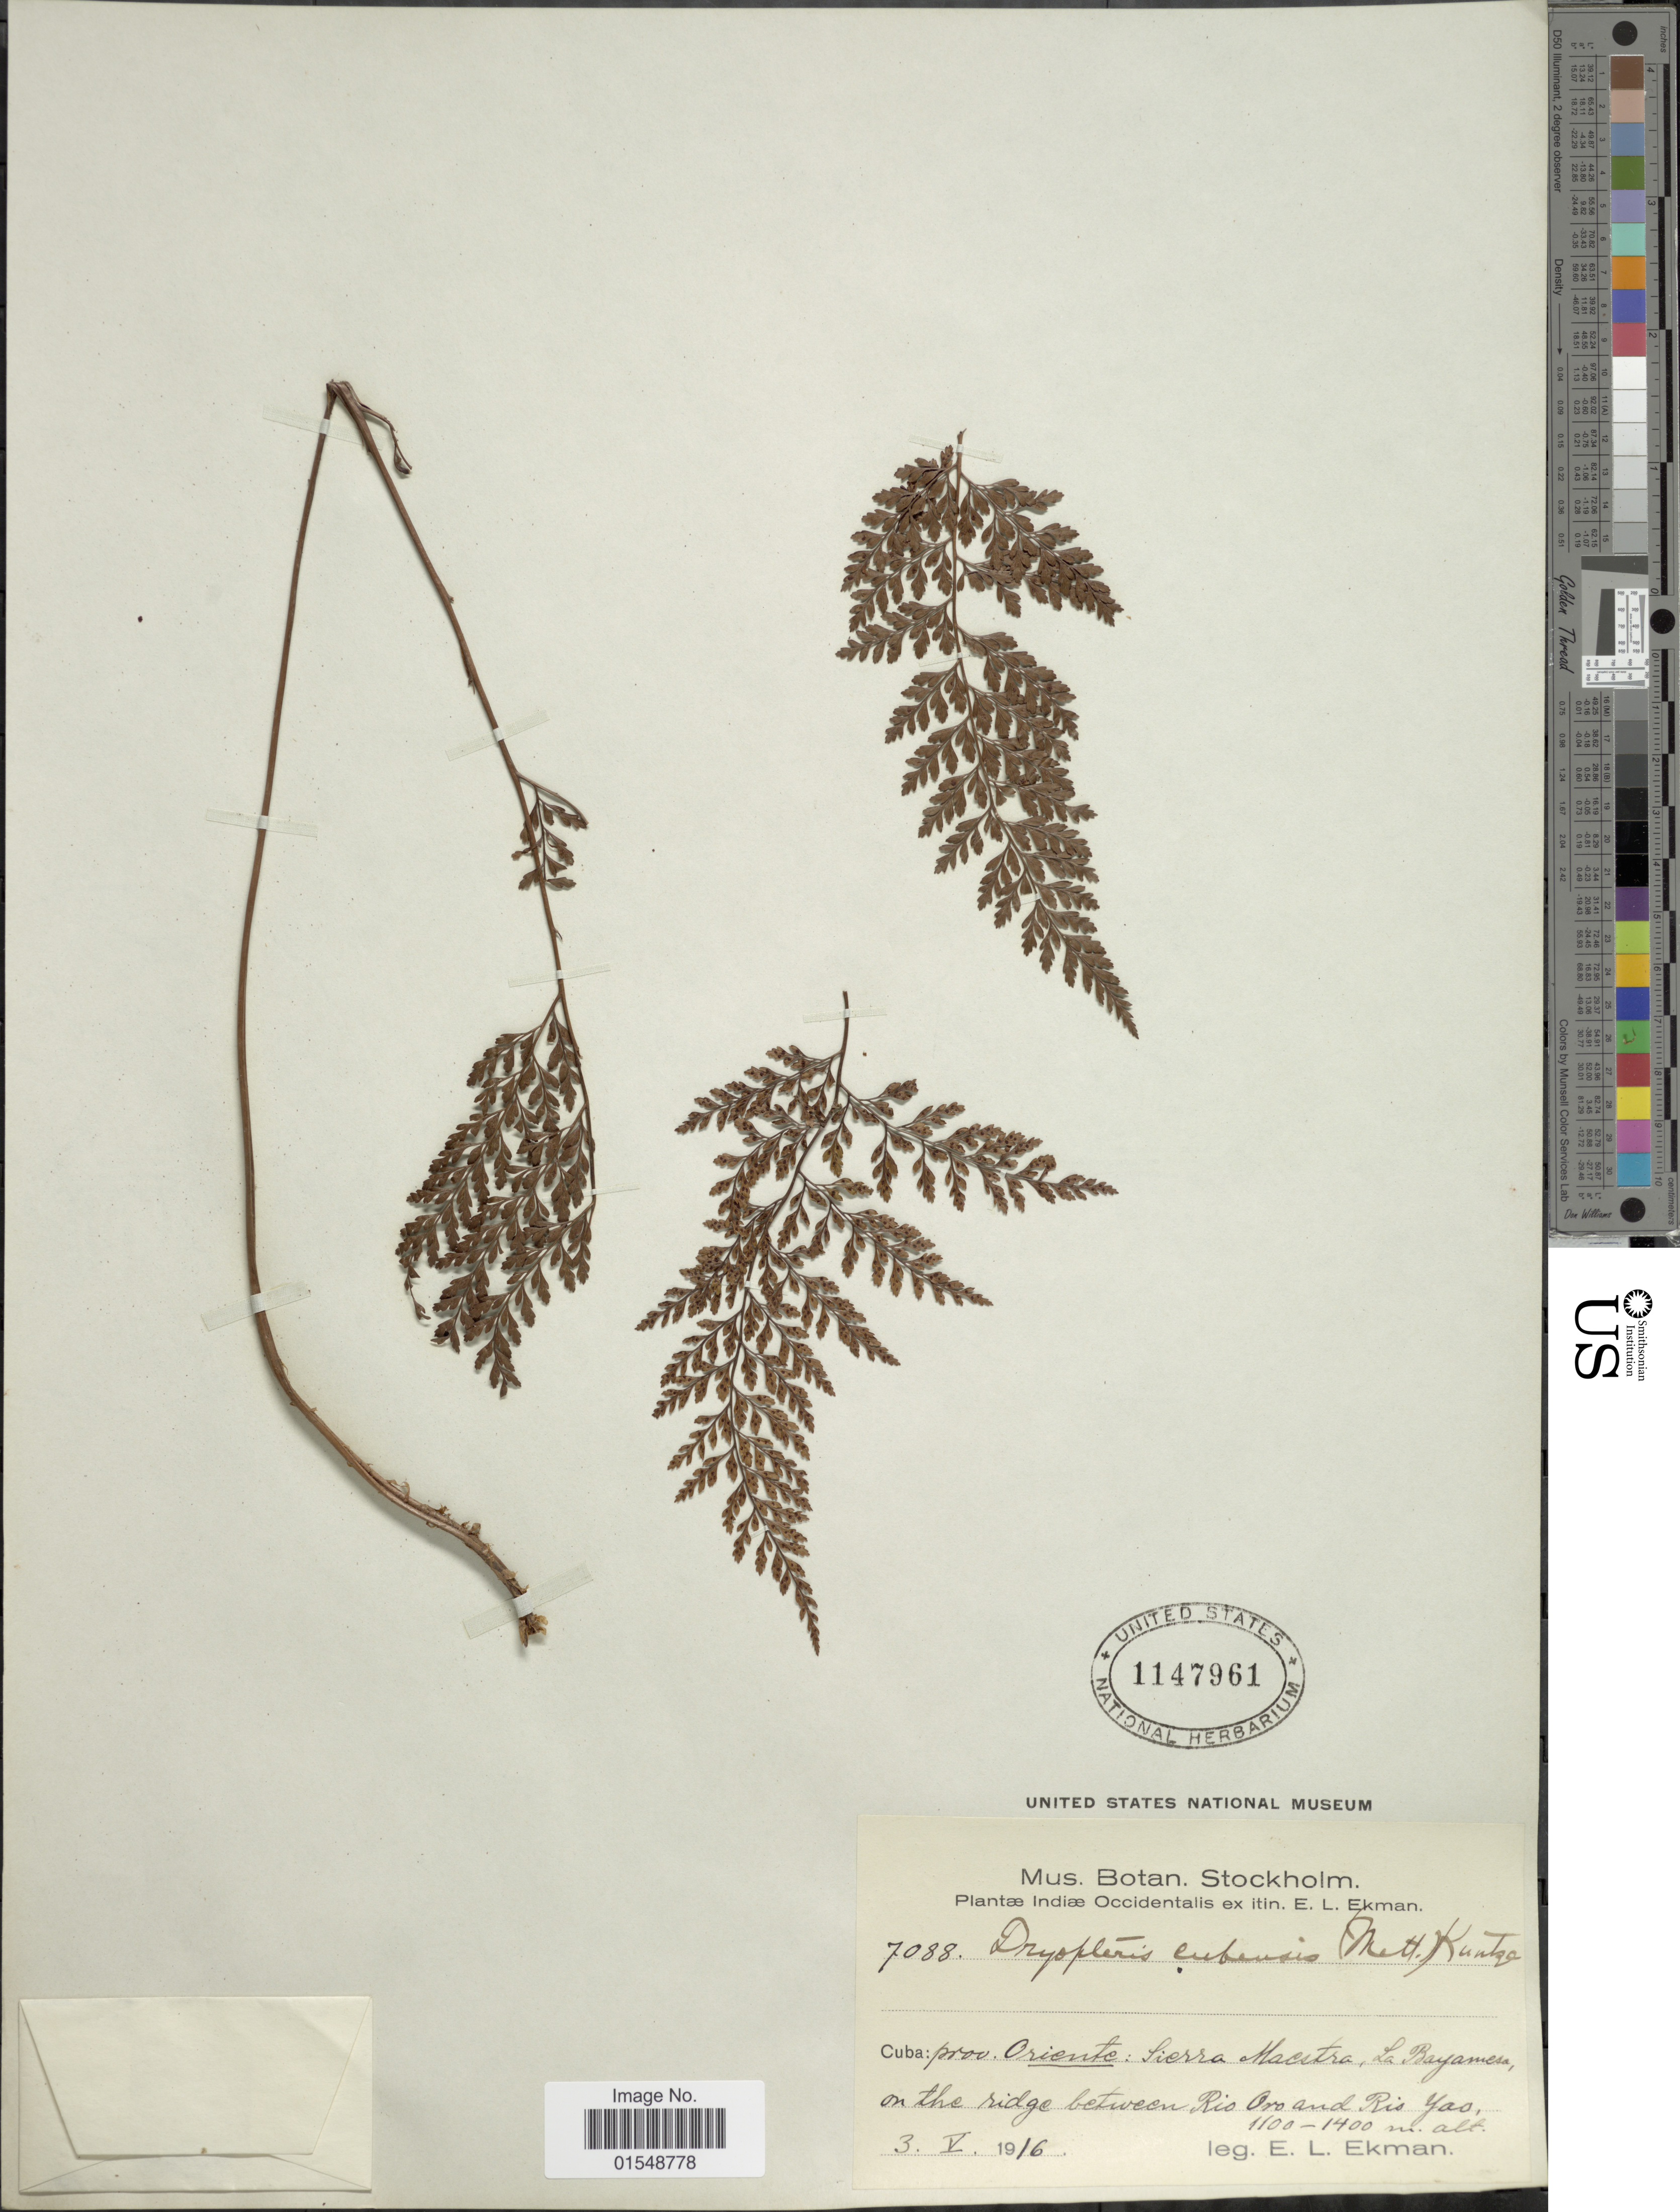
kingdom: Plantae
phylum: Tracheophyta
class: Polypodiopsida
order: Polypodiales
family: Dryopteridaceae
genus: Arachniodes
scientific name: Arachniodes formosa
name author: (Fée) Ching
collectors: E. L. Ekman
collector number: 7088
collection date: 1916-05-03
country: Cuba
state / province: Granma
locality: Sierra Maestra, La Bayamesa on the ridge between Rio Oro and Rio Yao. Prov. Oriente.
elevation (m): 1100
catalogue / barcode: US 1147961